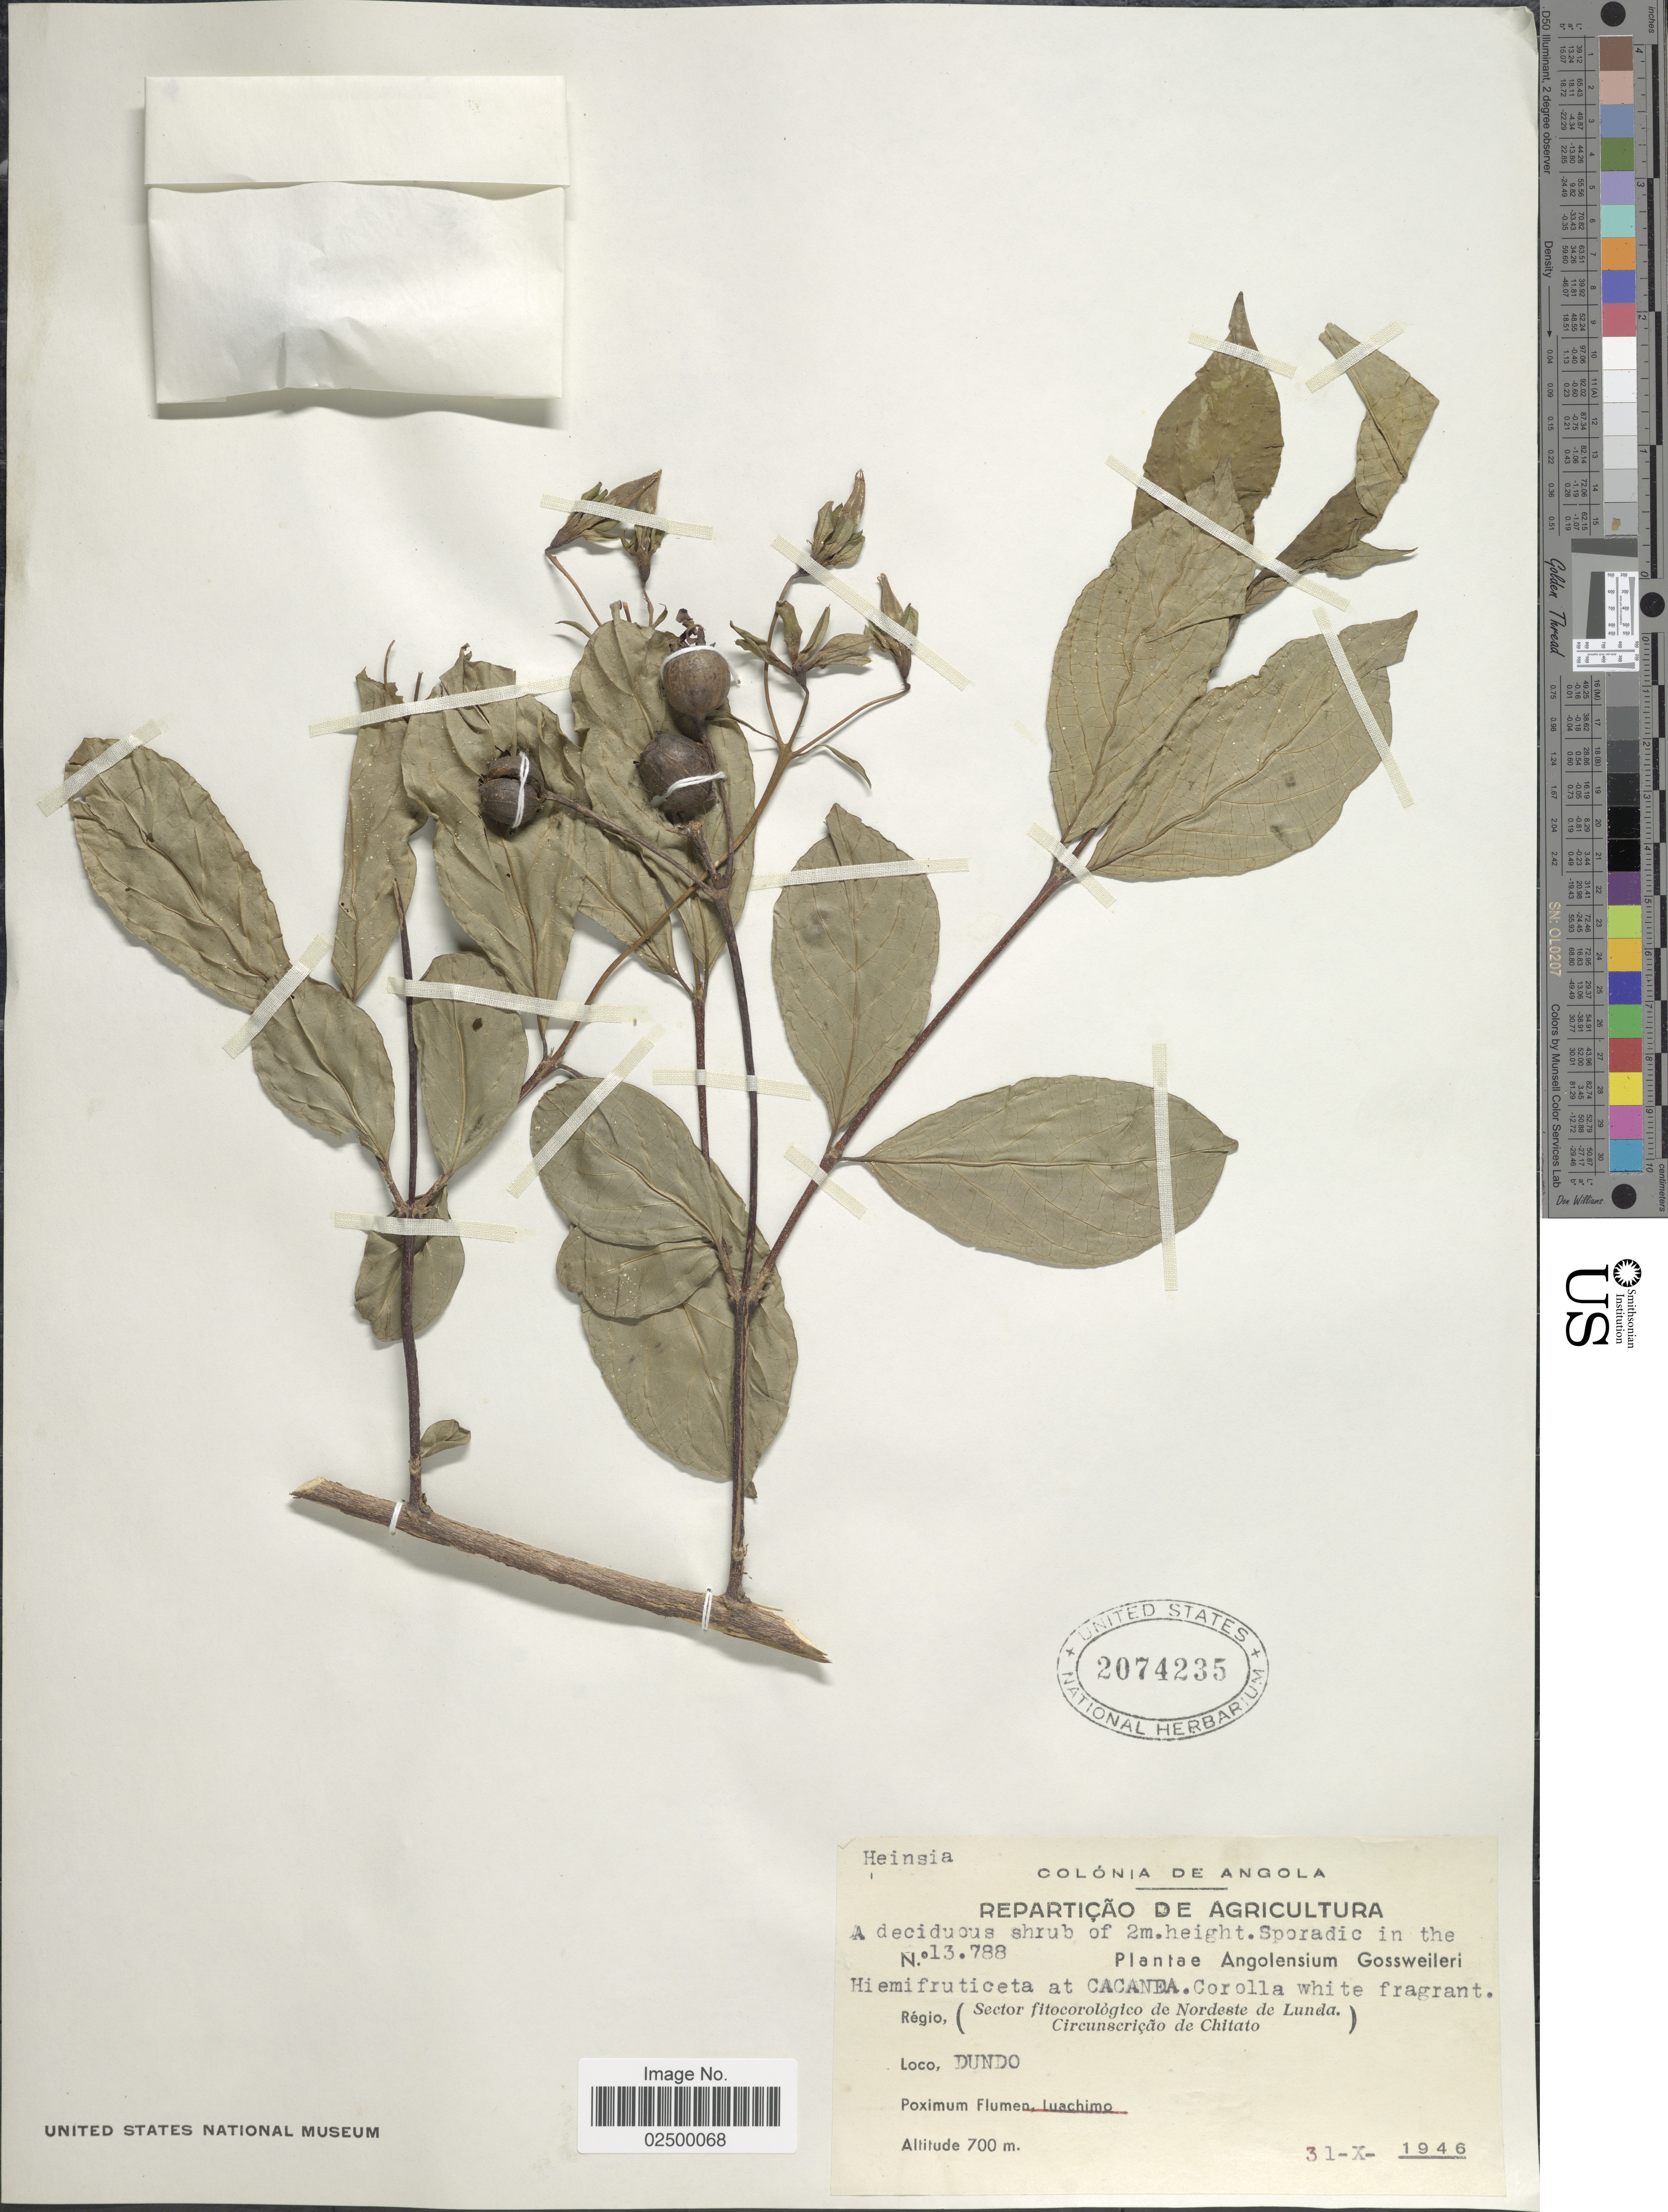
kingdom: Plantae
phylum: Tracheophyta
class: Magnoliopsida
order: Gentianales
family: Rubiaceae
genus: Heinsia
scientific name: Heinsia crinita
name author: (Afzel.) G. Taylor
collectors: -. Gossweiler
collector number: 13788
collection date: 1946-10-31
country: Angola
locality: Regio, (Sector fitocorologico de Nordeste de Lunda, Circunscricao de Chitato), Dundo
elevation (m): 700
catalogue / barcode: US 2074235